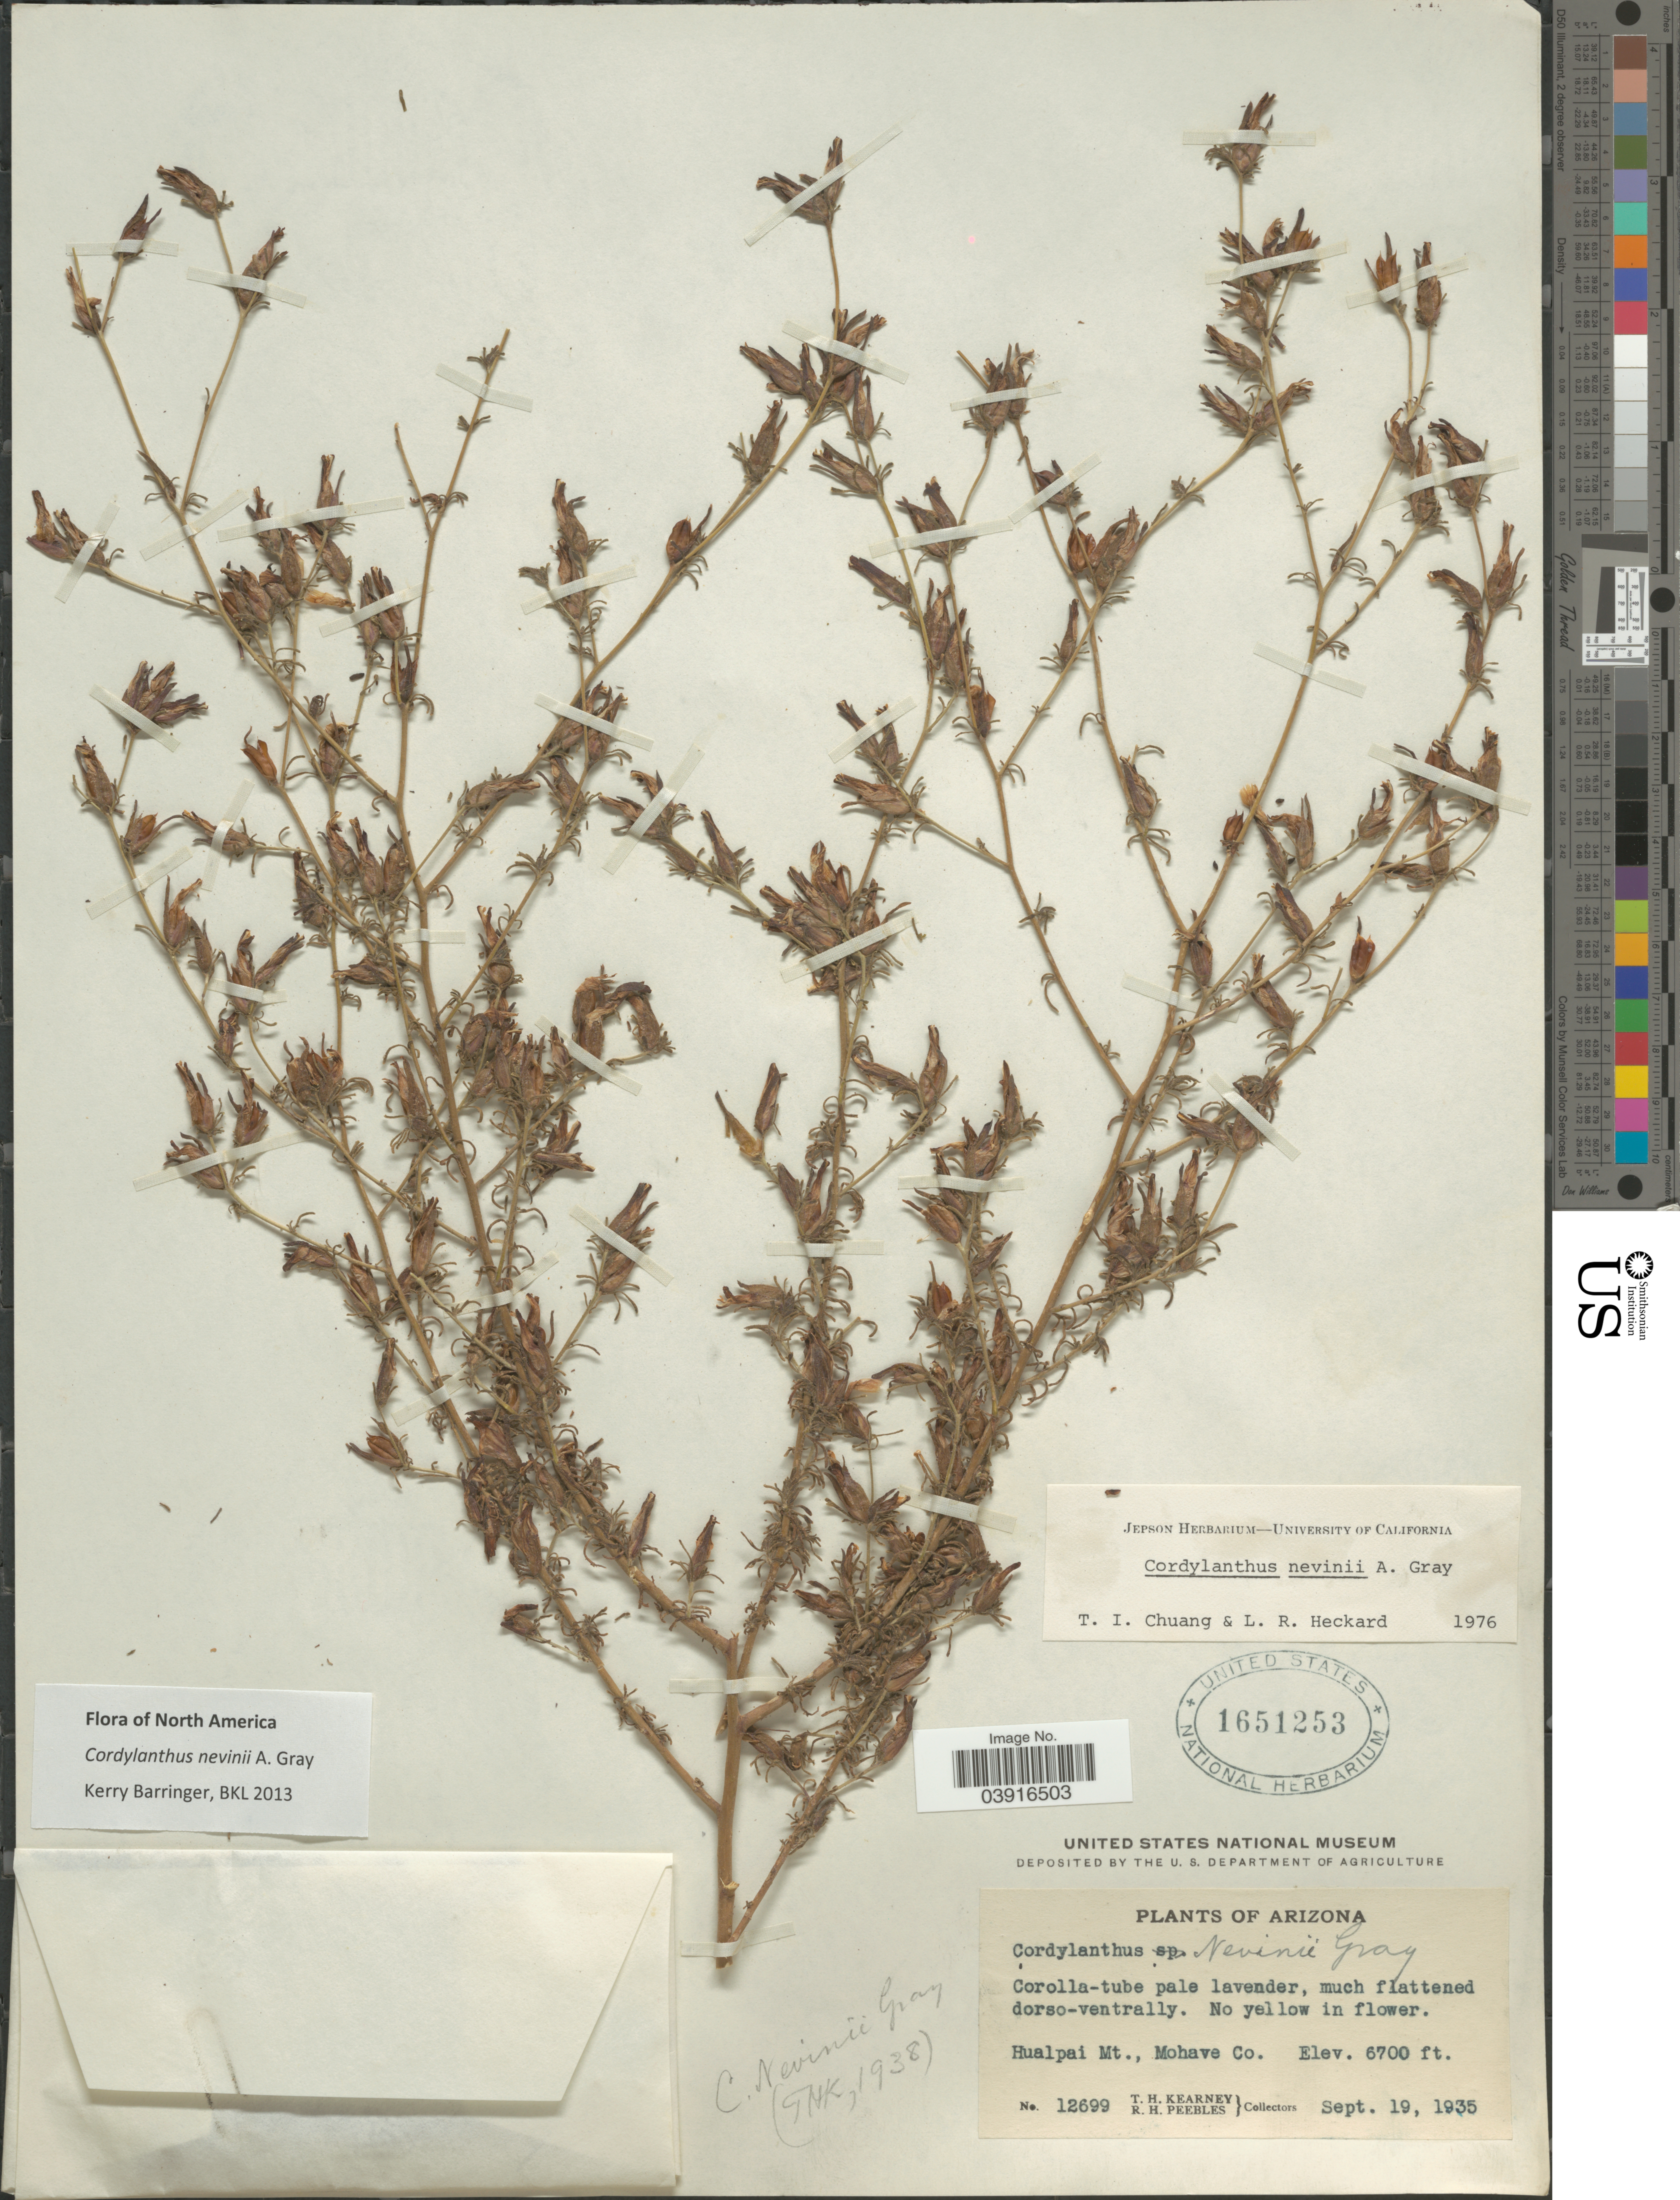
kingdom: Plantae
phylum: Tracheophyta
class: Magnoliopsida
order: Lamiales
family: Orobanchaceae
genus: Cordylanthus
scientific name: Cordylanthus nevinii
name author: A. Gray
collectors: T. H. Kearney & R. H. Peebles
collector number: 12699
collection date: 1935-09-19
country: United States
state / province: Arizona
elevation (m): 2042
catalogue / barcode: US 1651253